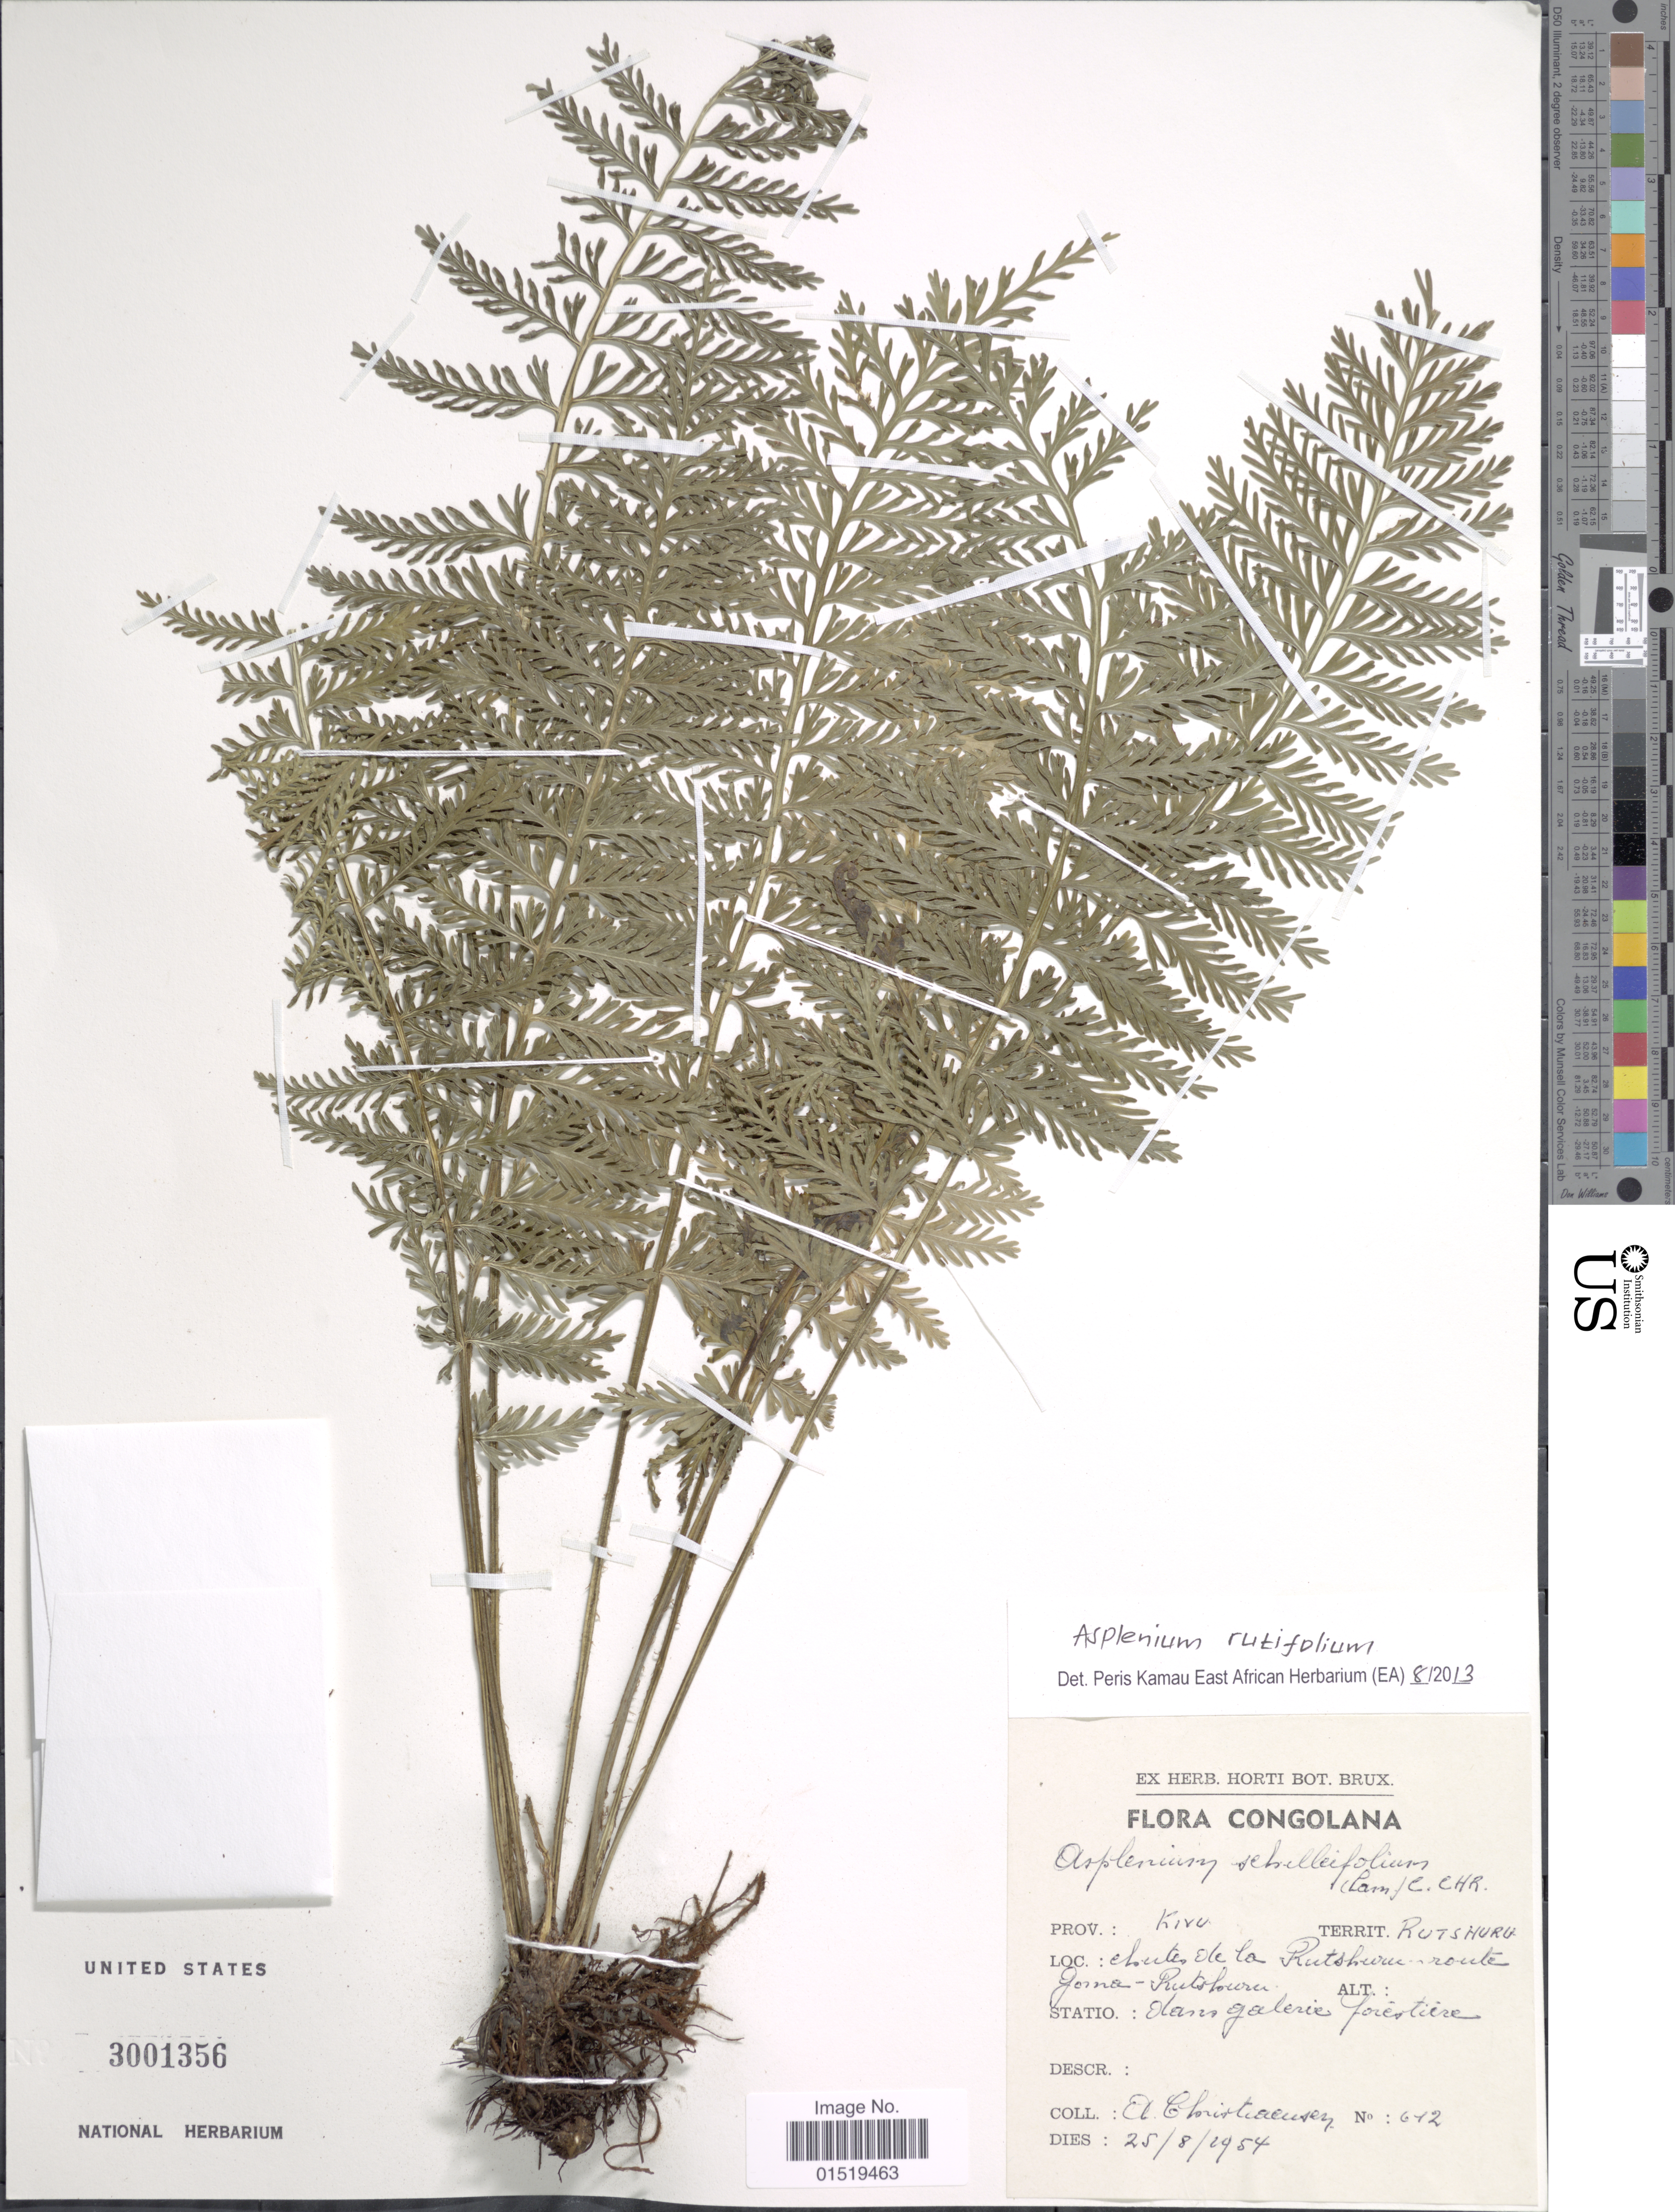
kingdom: Plantae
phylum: Tracheophyta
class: Polypodiopsida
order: Polypodiales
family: Aspleniaceae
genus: Asplenium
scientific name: Asplenium rutifolium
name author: (P.J. Bergius) Kunze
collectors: A. Christiaensen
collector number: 642*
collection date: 1954-08-25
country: Congo, Democratic Republic of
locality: Congolana. Prov.: Kivu. Territ. Rutshuru. Chutes de la Rutshuru-route Goma-Rutshuru.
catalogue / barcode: US 3001356